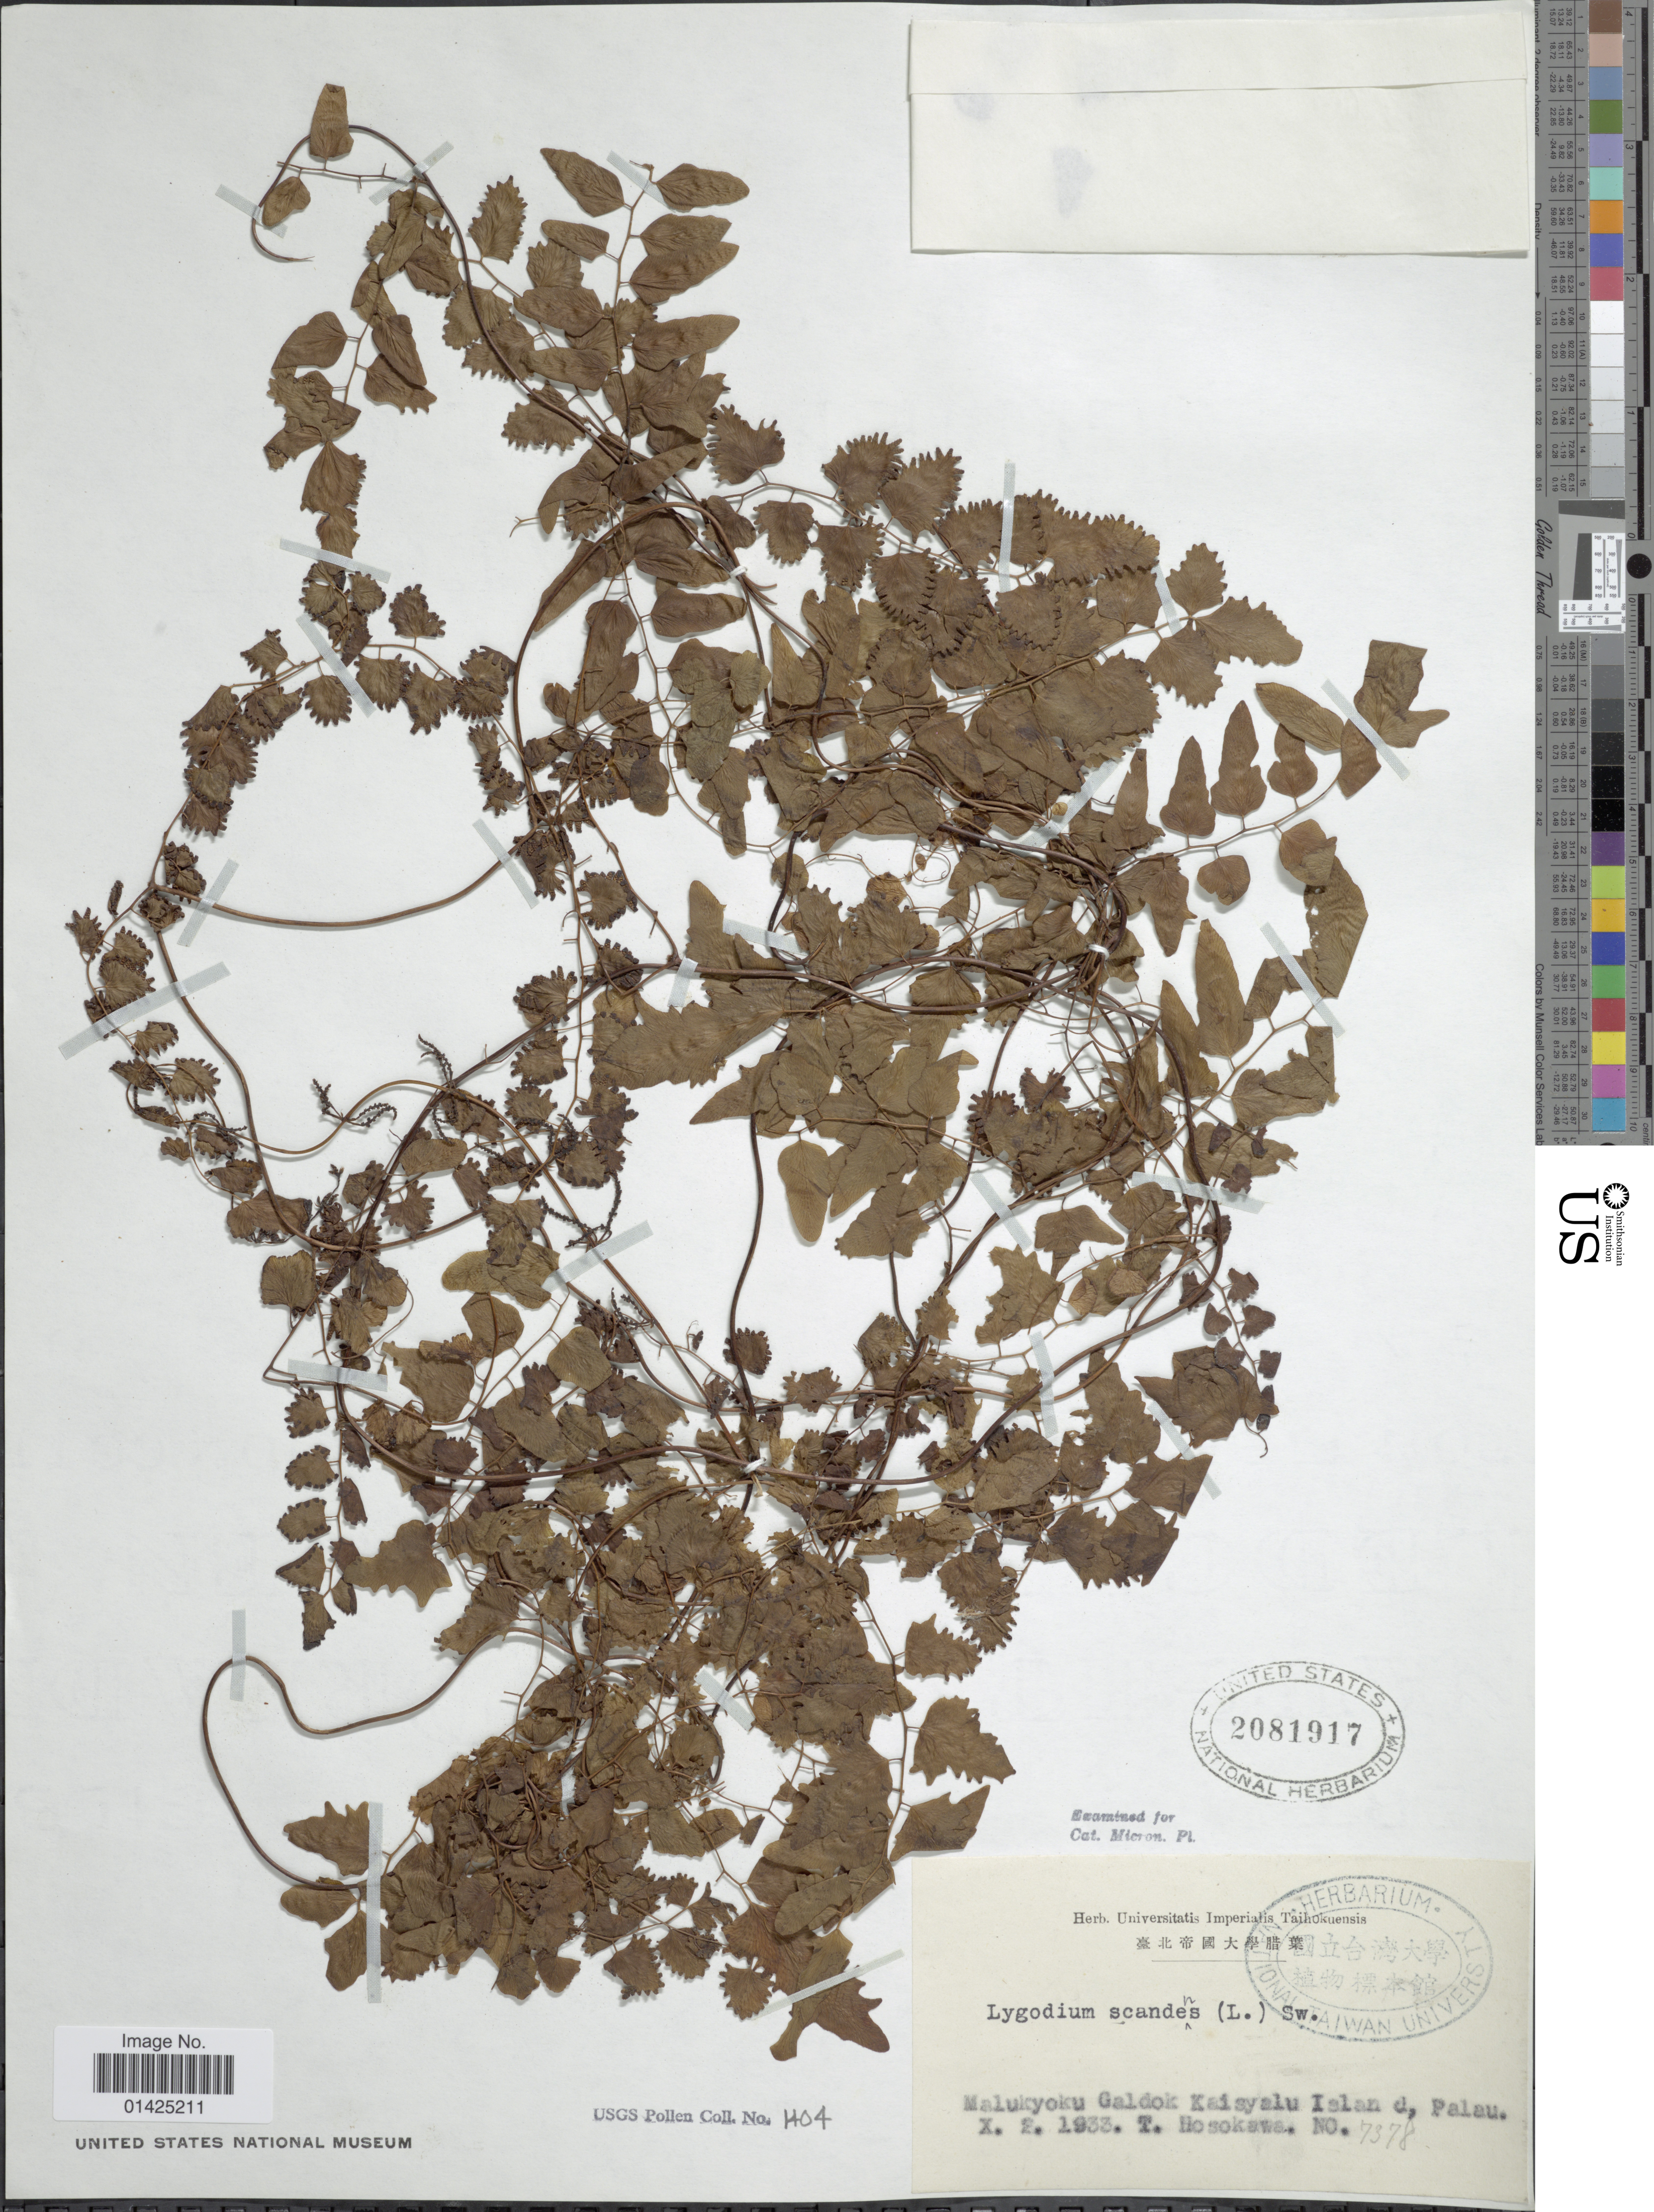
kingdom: Plantae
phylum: Tracheophyta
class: Polypodiopsida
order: Schizaeales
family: Lygodiaceae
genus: Lygodium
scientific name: Lygodium microphyllum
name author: (Cav.) R. Br.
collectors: T. Hosokawa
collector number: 7378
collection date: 1933-02-10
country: Palau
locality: Malukyoku Galdok Kaisyalu Island, Palau.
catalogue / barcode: US 2081917